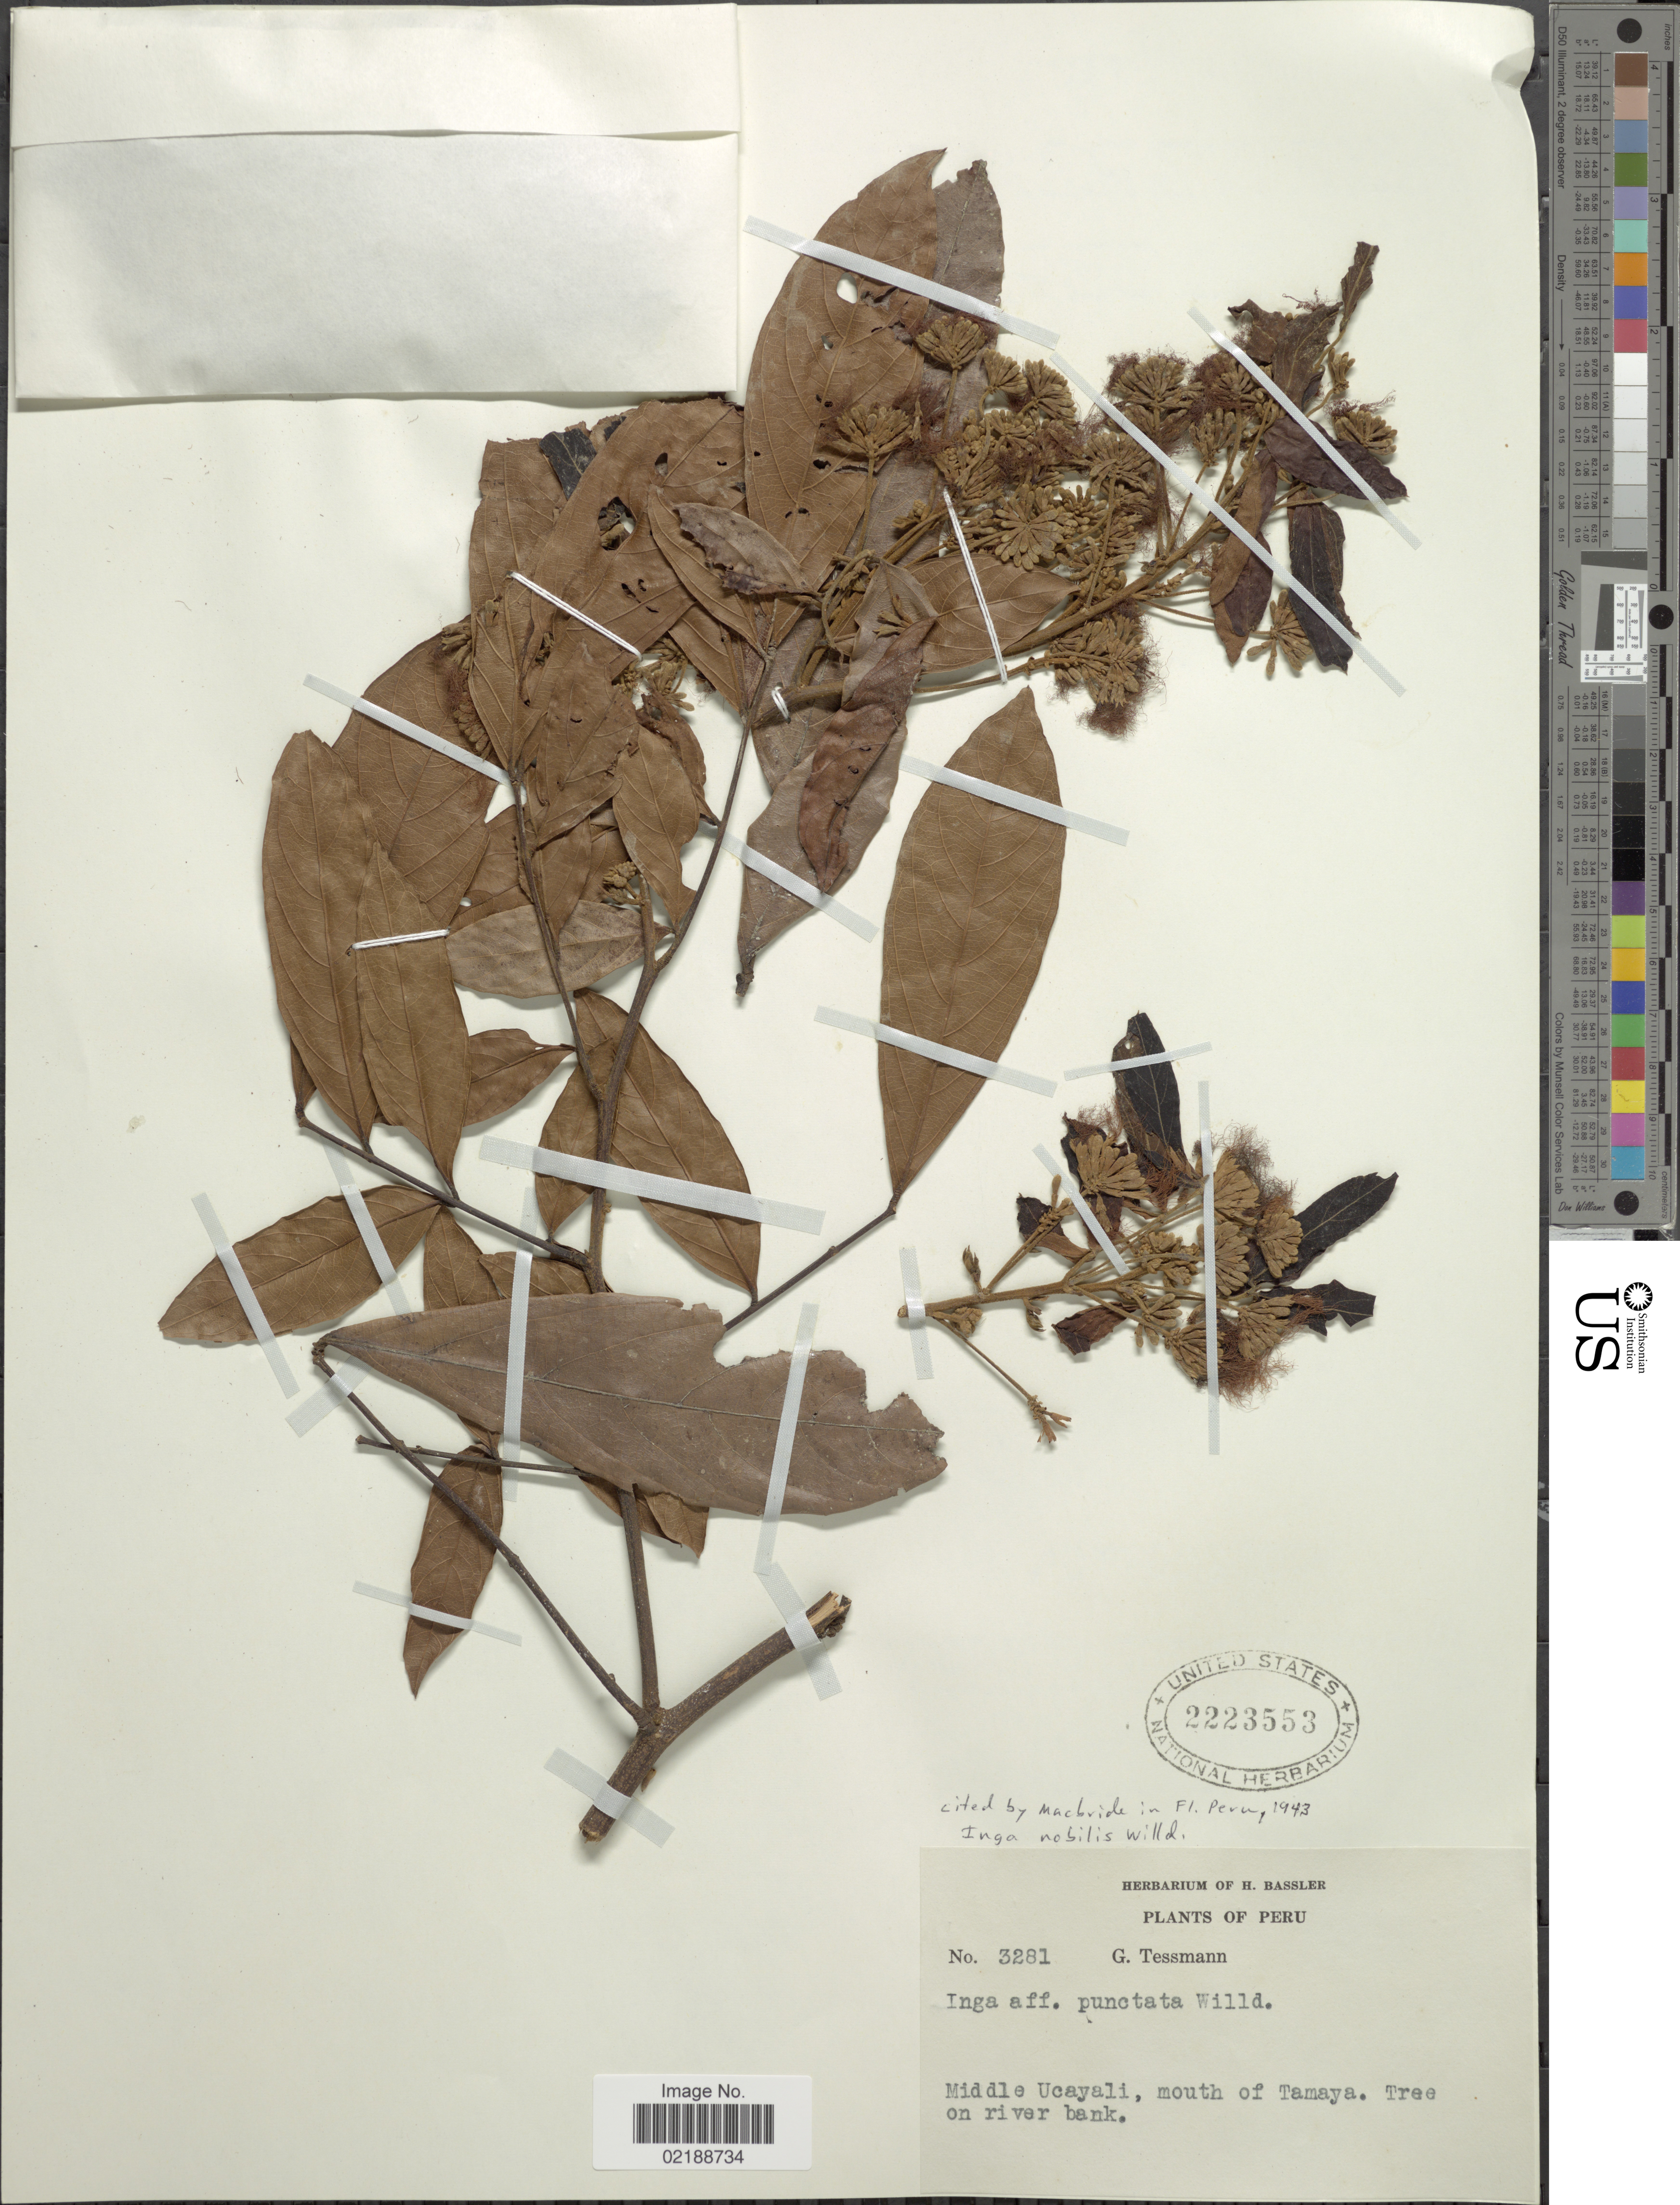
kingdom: Plantae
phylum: Tracheophyta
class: Magnoliopsida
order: Fabales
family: Fabaceae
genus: Inga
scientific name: Inga nobilis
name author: Willd.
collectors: G. Tessmann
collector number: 3281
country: Peru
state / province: Ucayali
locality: Middle Ucayali, mouth of Tamaya. Tree on river bank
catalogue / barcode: US 2223553